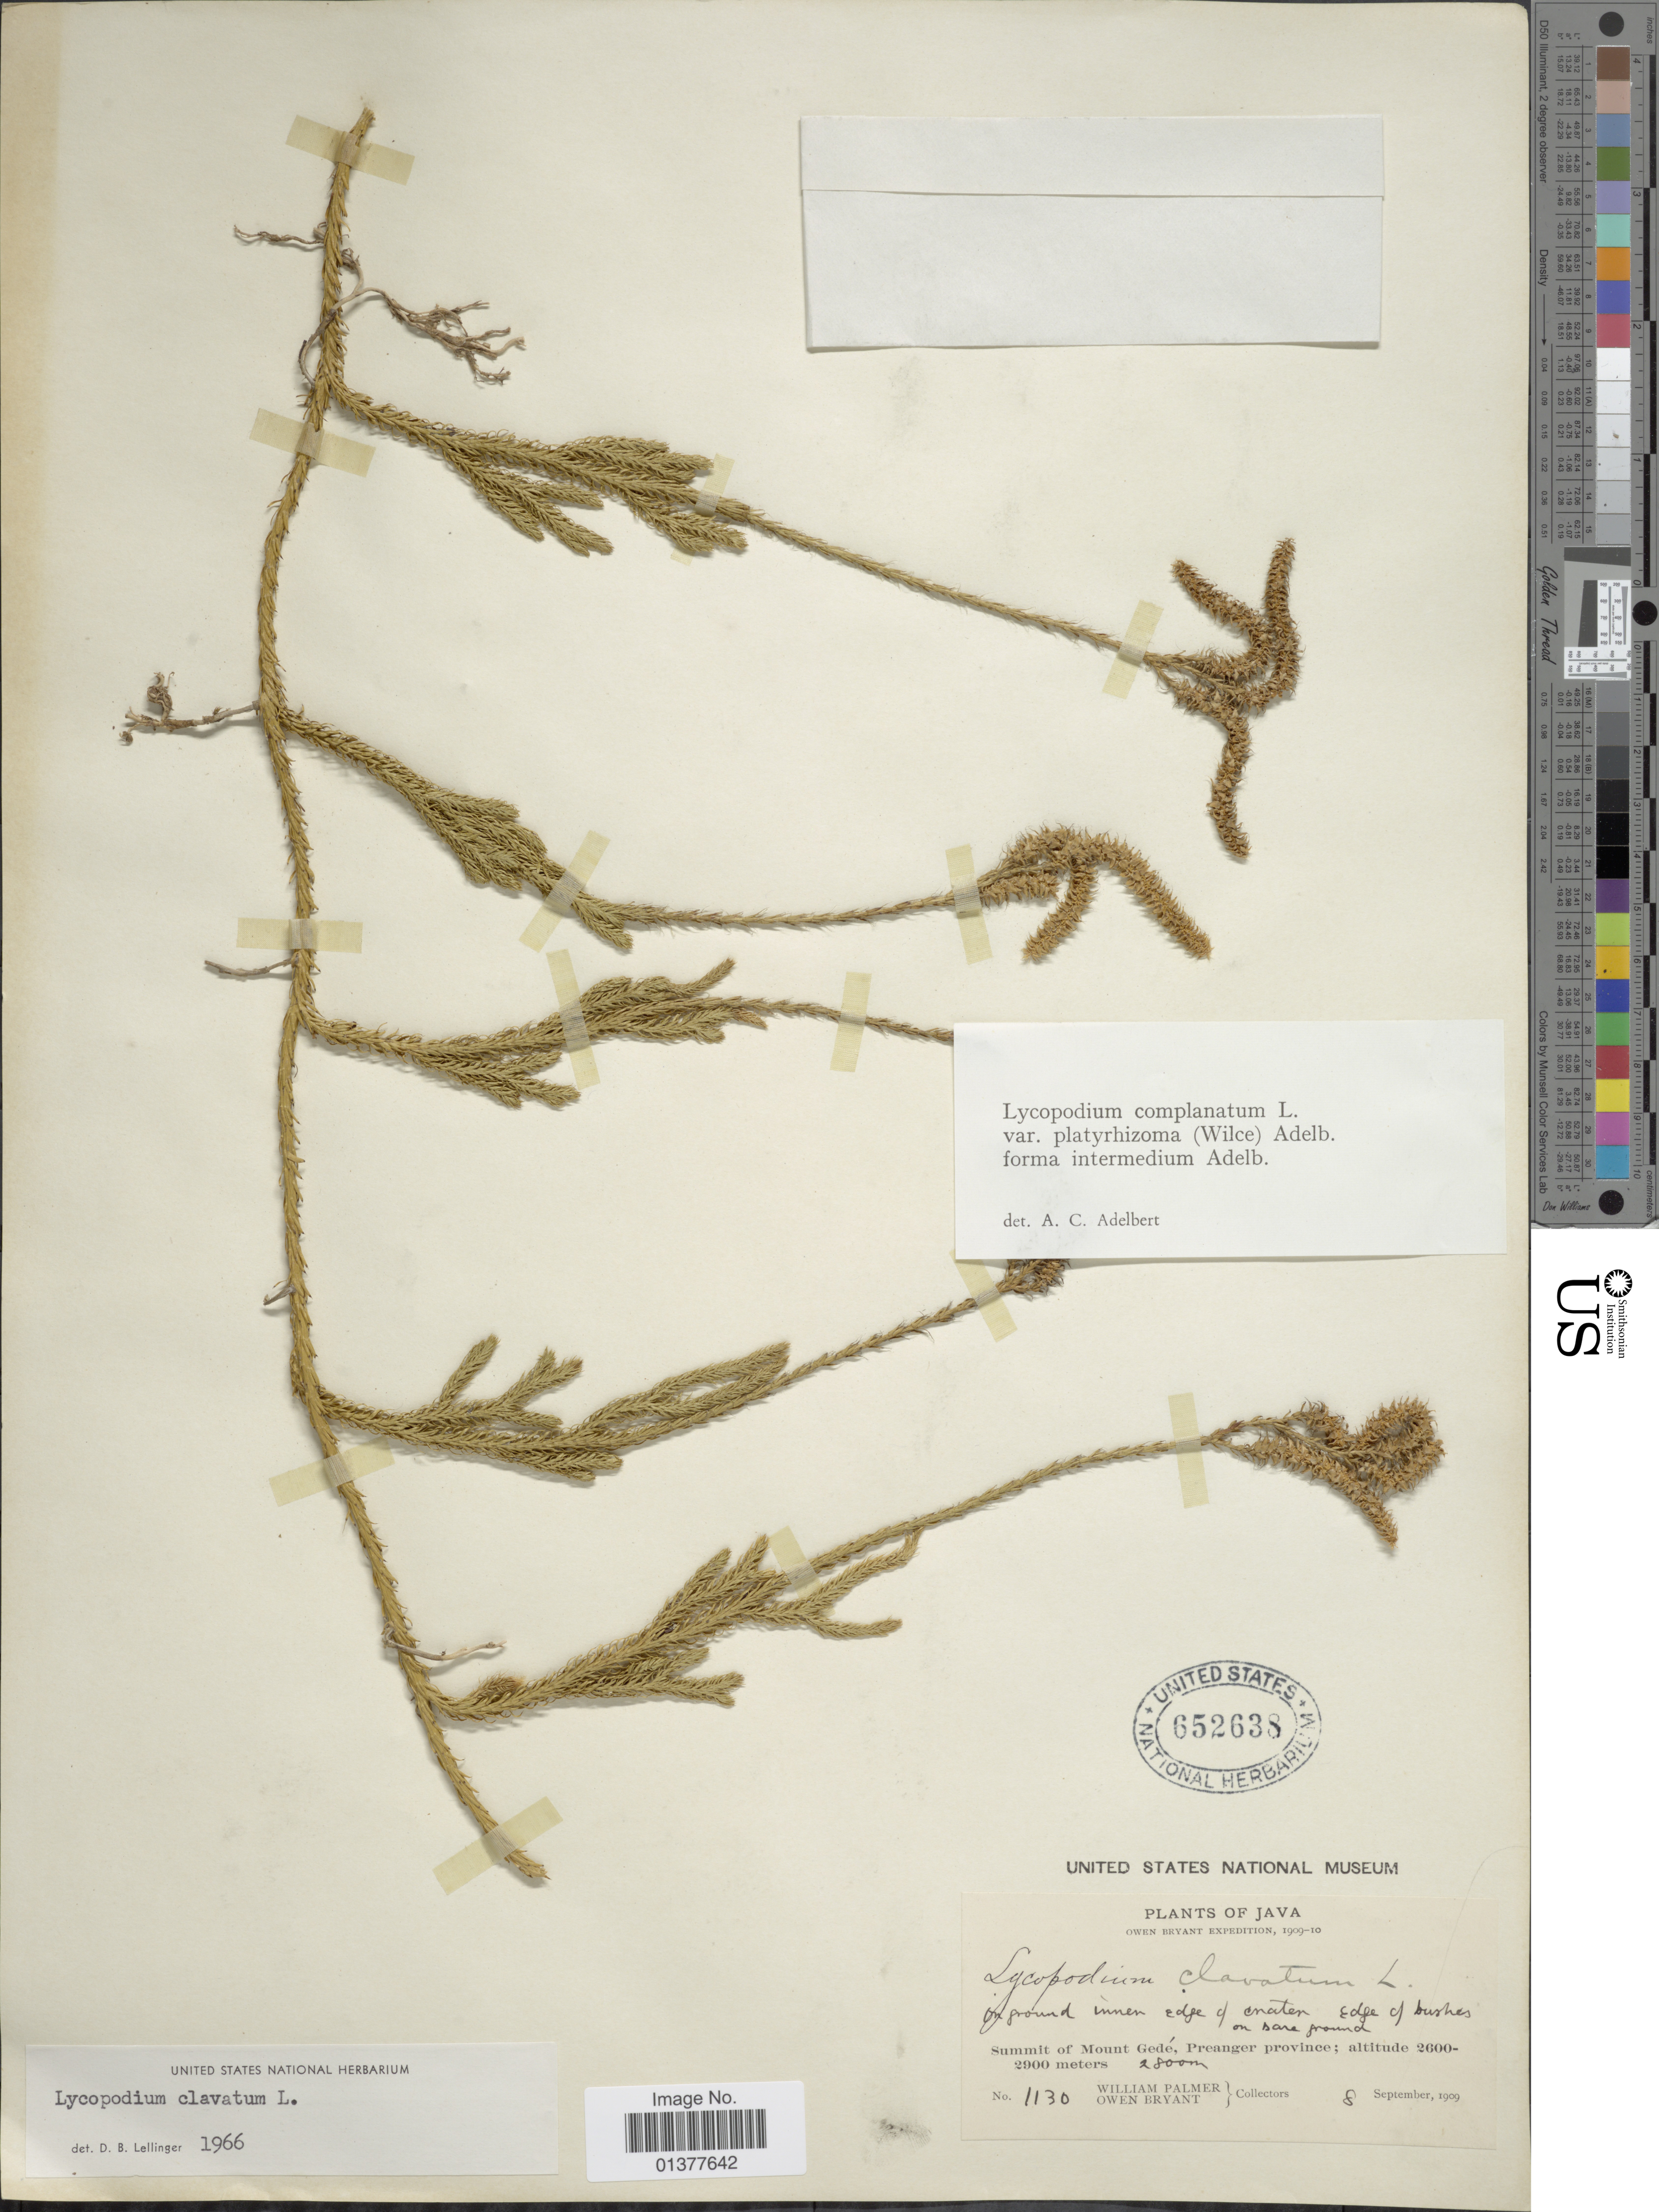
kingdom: Plantae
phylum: Tracheophyta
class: Lycopodiopsida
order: Lycopodiales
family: Lycopodiaceae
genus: Lycopodium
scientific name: Lycopodium clavatum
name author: L.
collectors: W. Palmer & O. Bryant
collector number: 1130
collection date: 1909-09-08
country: Indonesia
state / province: Java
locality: Summit of Mount Gedé, Preanger province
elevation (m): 2600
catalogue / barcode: US 652638